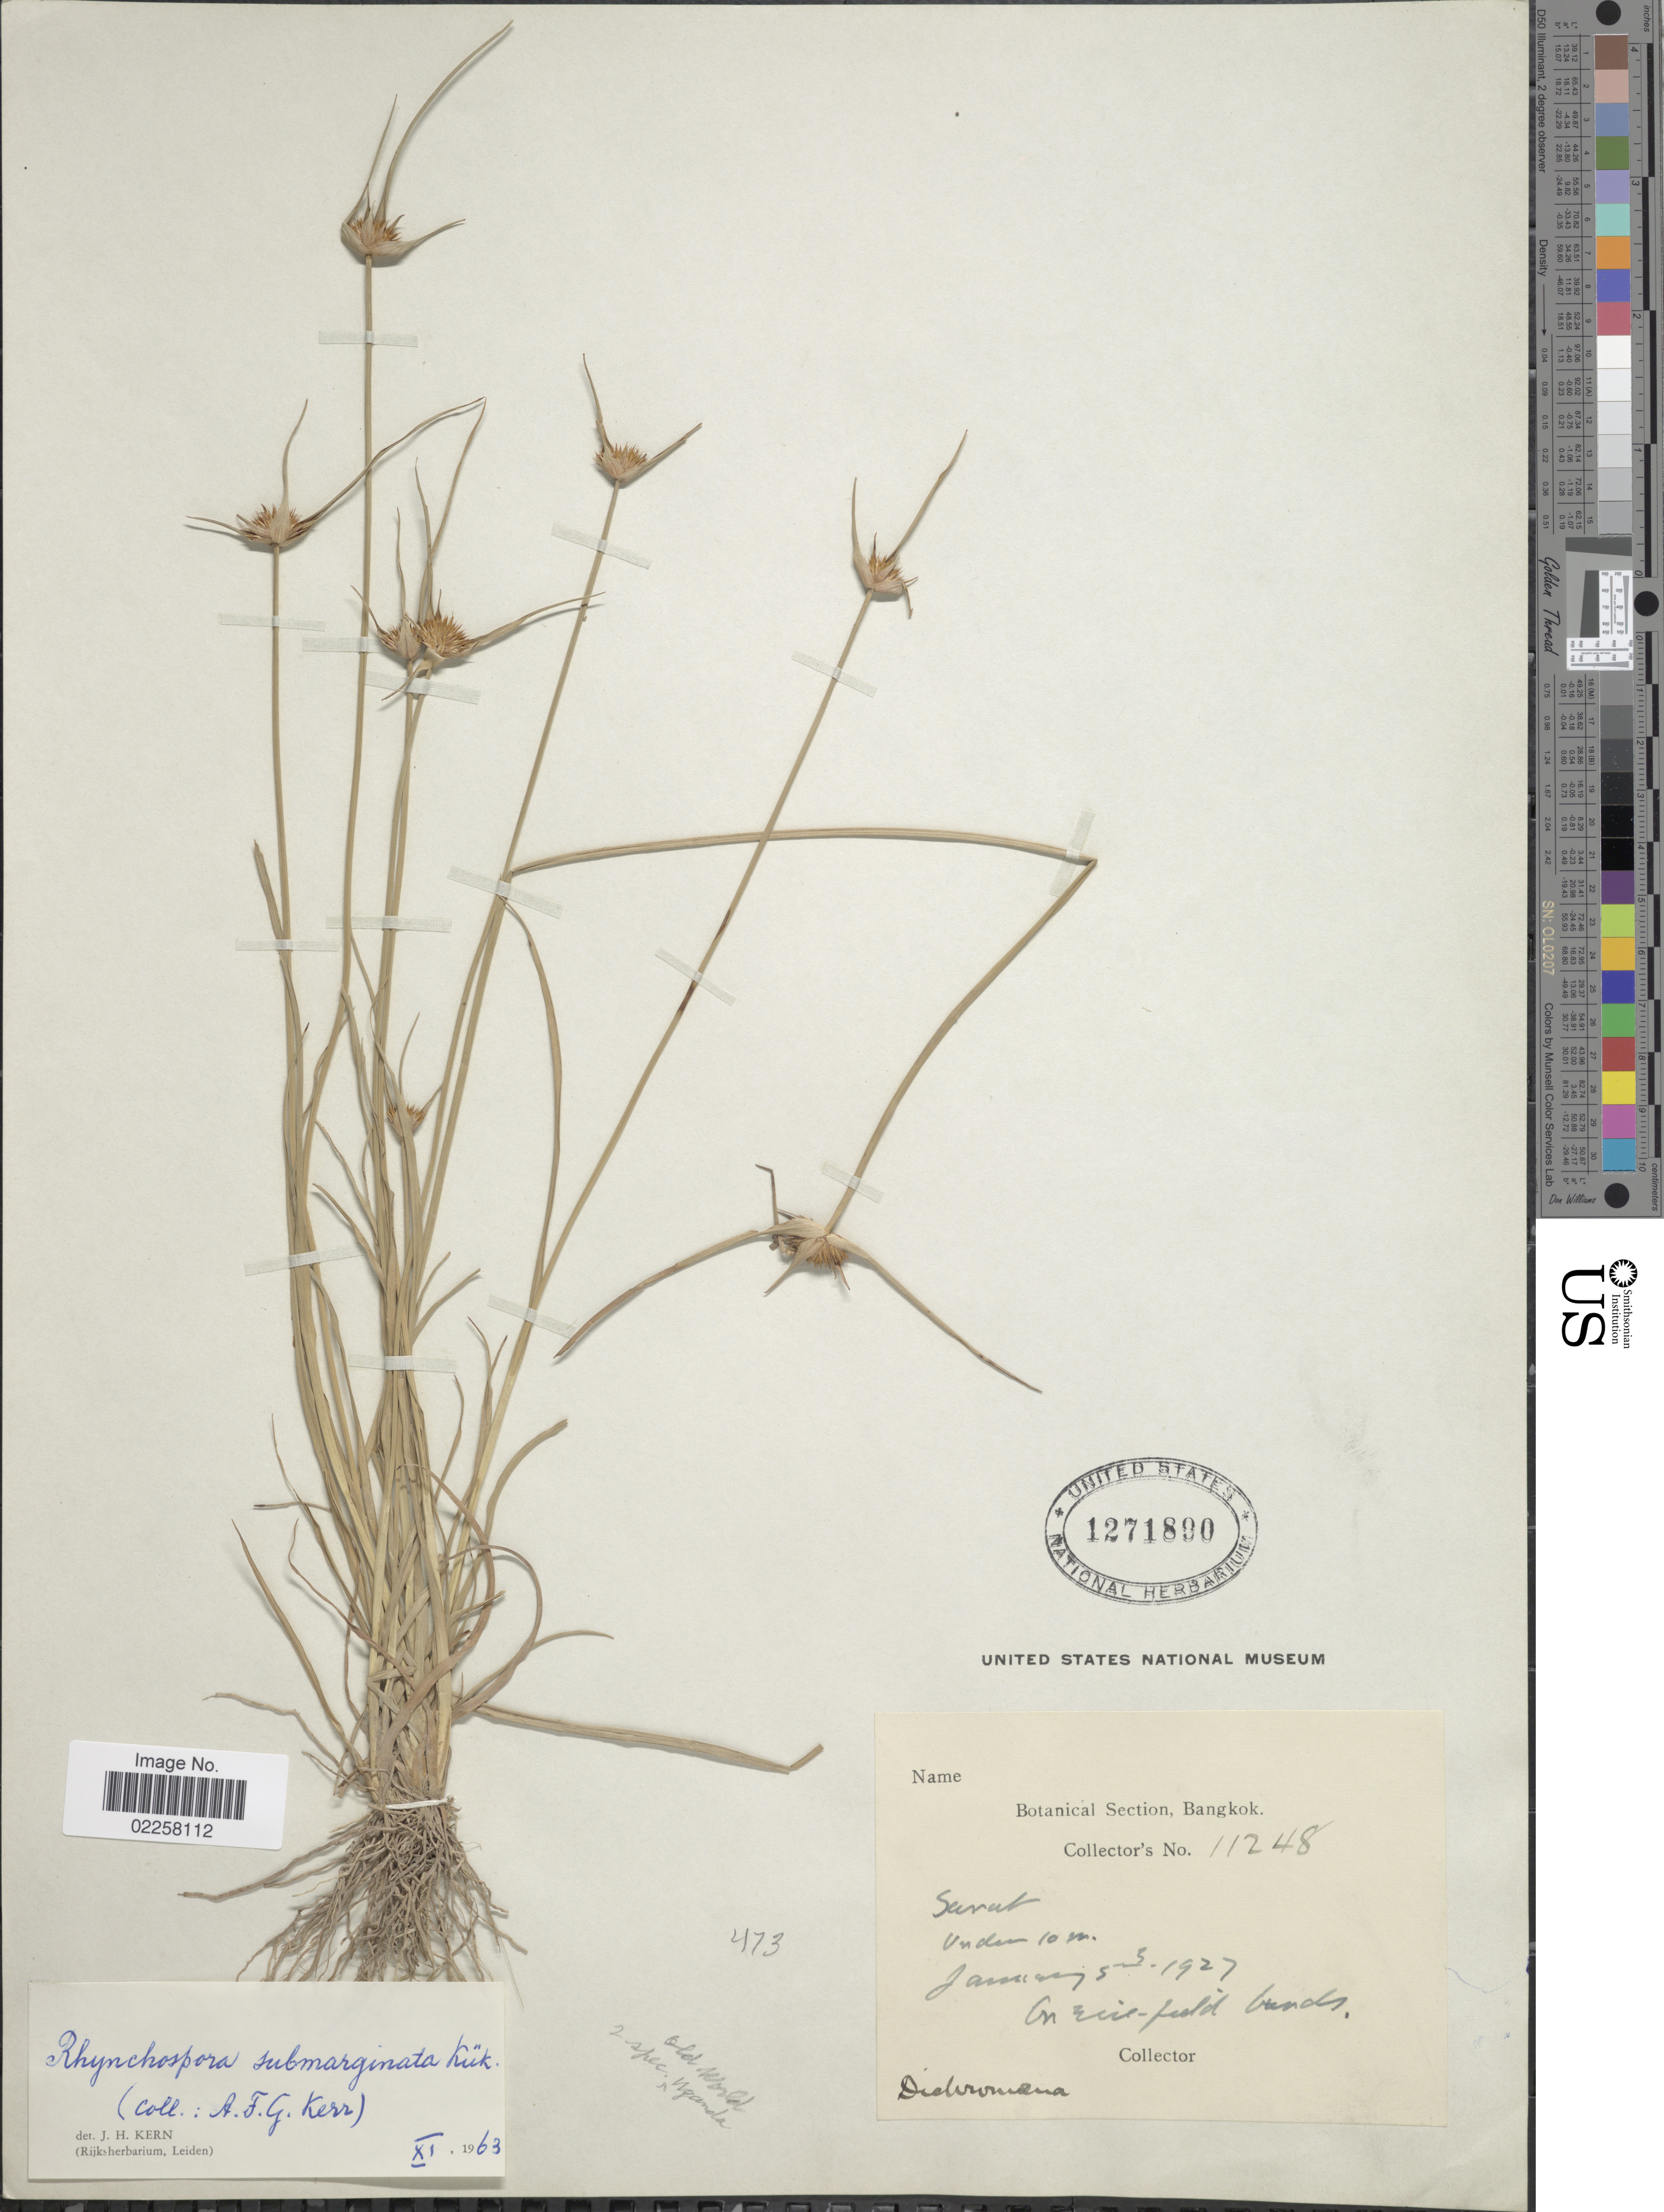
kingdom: Plantae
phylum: Tracheophyta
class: Liliopsida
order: Poales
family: Cyperaceae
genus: Rhynchospora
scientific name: Rhynchospora submarginata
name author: Kük.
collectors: Dieliromena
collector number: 11248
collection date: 1927-01-03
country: Thailand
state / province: Surat Thani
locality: Sarat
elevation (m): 10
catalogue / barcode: US 1271890